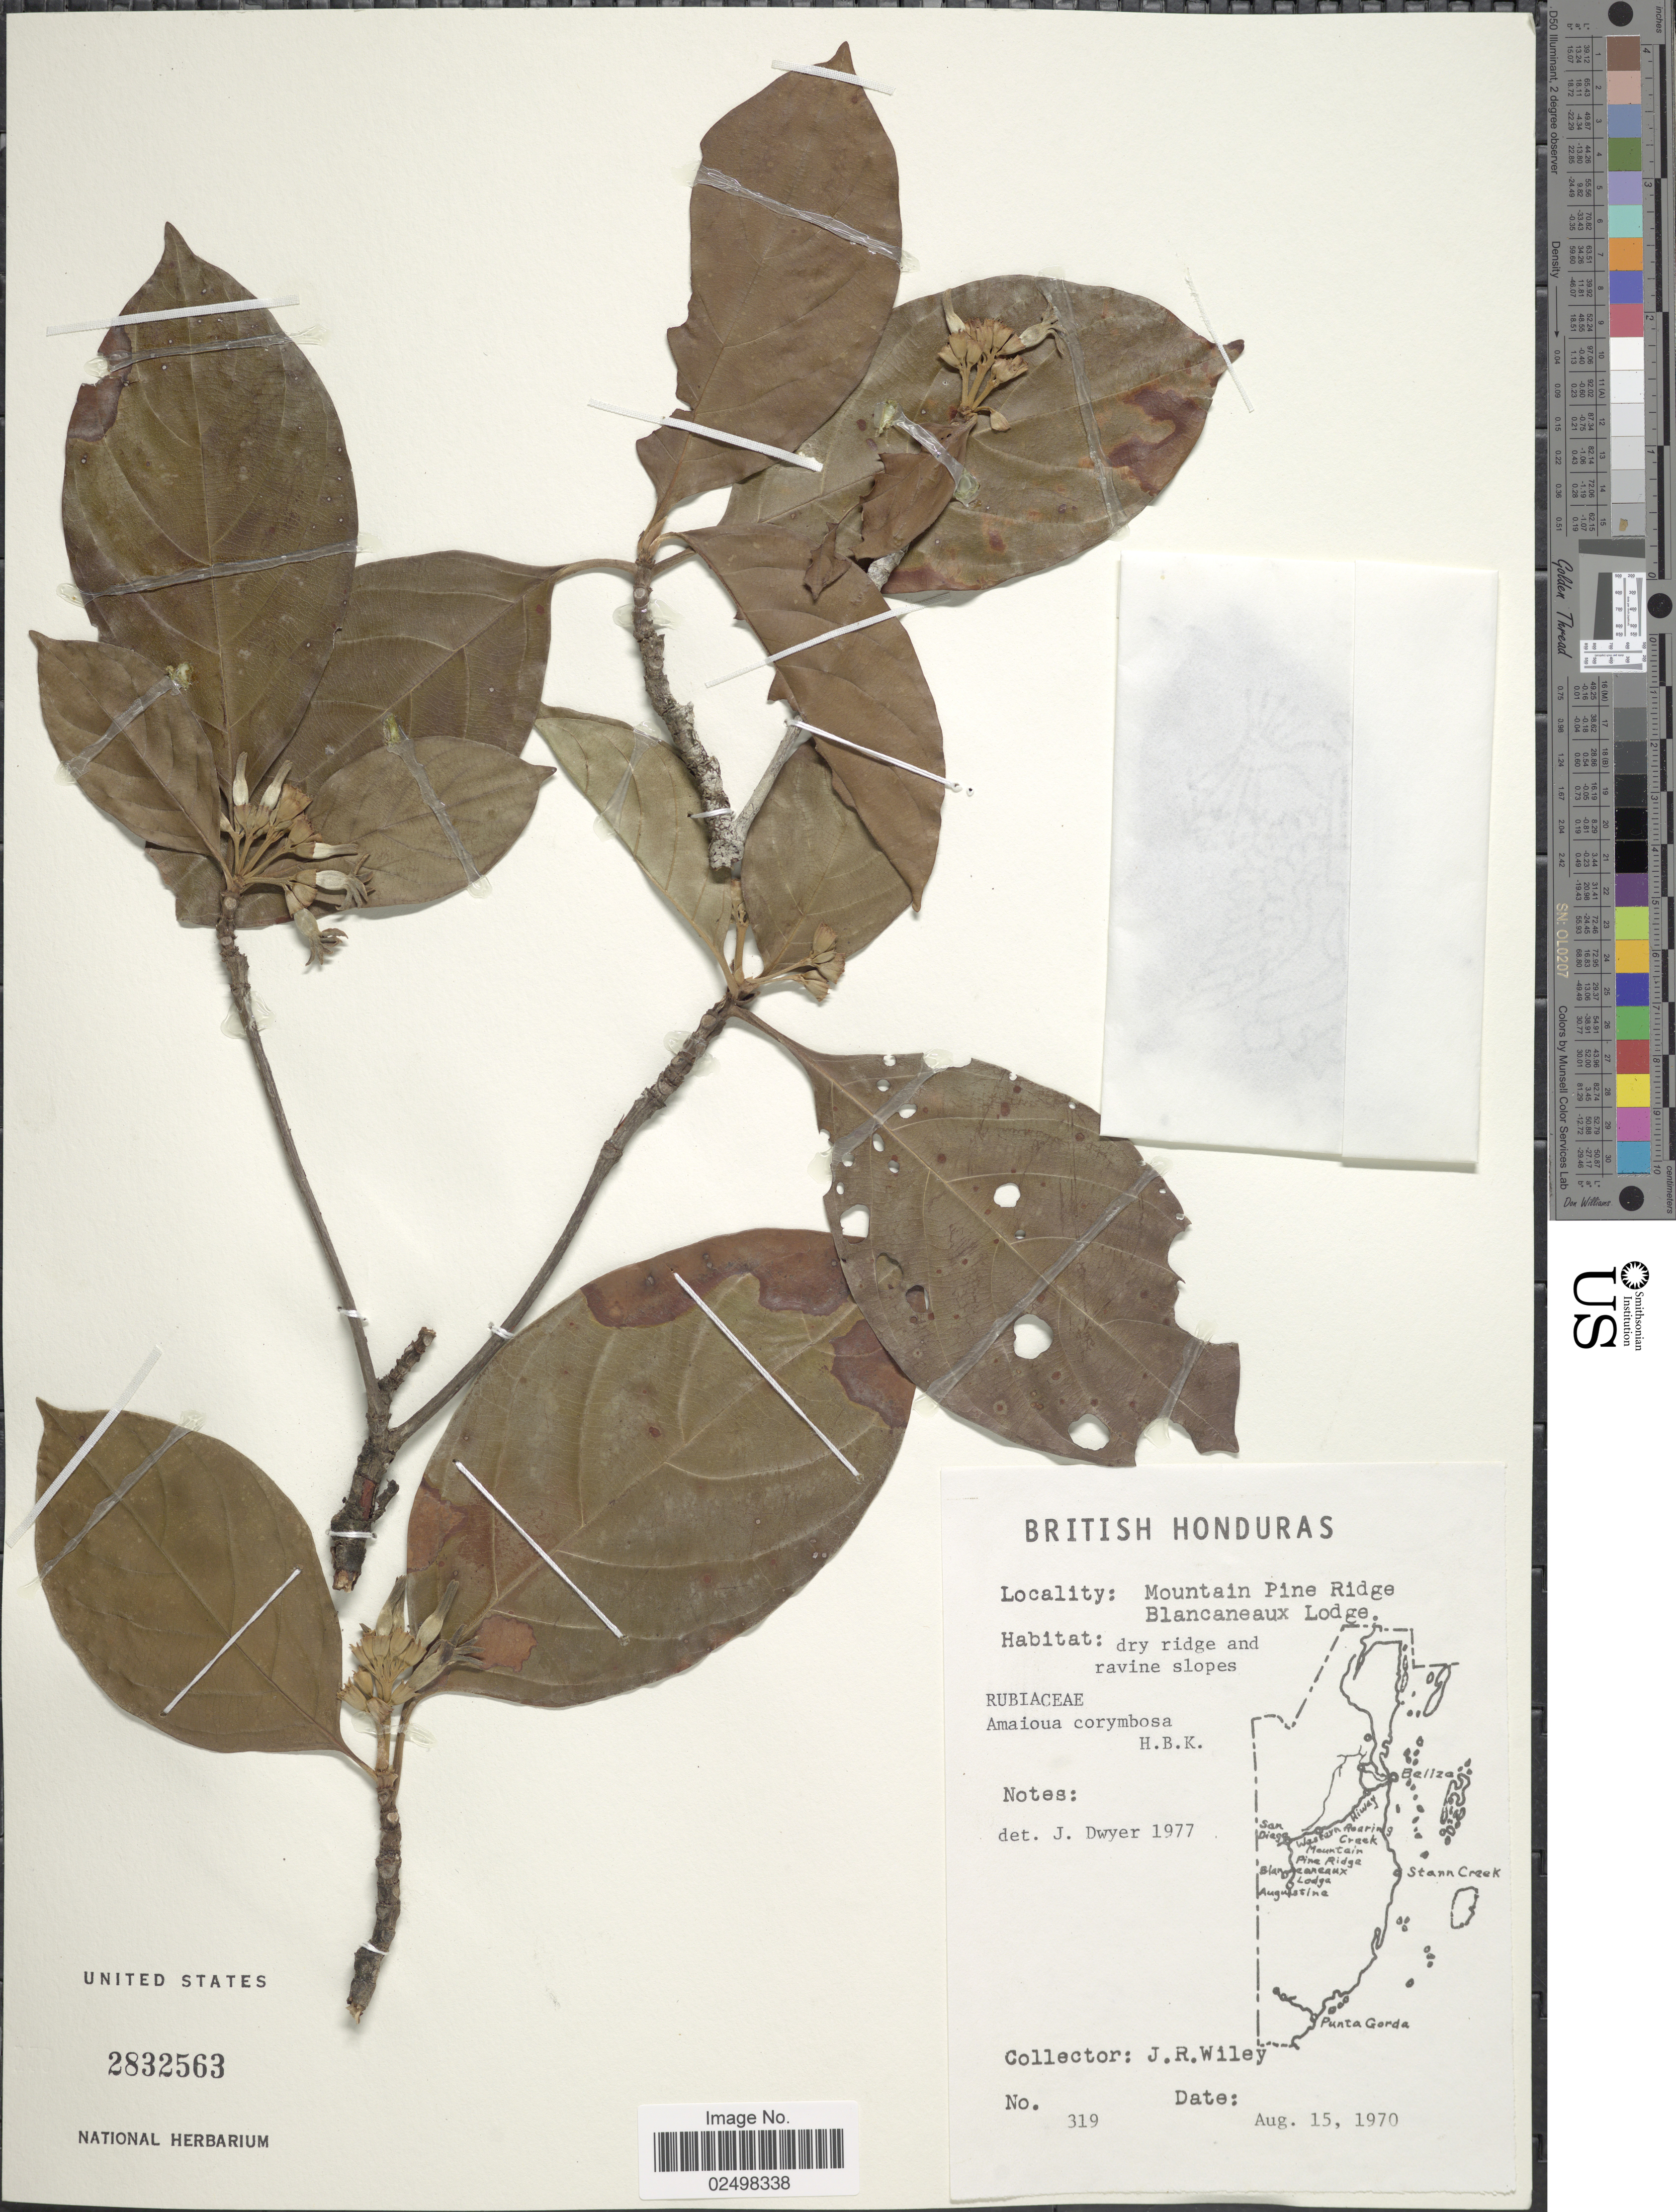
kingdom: Plantae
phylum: Tracheophyta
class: Magnoliopsida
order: Gentianales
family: Rubiaceae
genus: Amaioua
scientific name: Amaioua corymbosa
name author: Kunth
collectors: J. Wiley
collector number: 319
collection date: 1970-08-15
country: Belize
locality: Mountain Pine Ridge Blancaneaux Lodge. British Honduras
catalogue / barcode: US 2832563